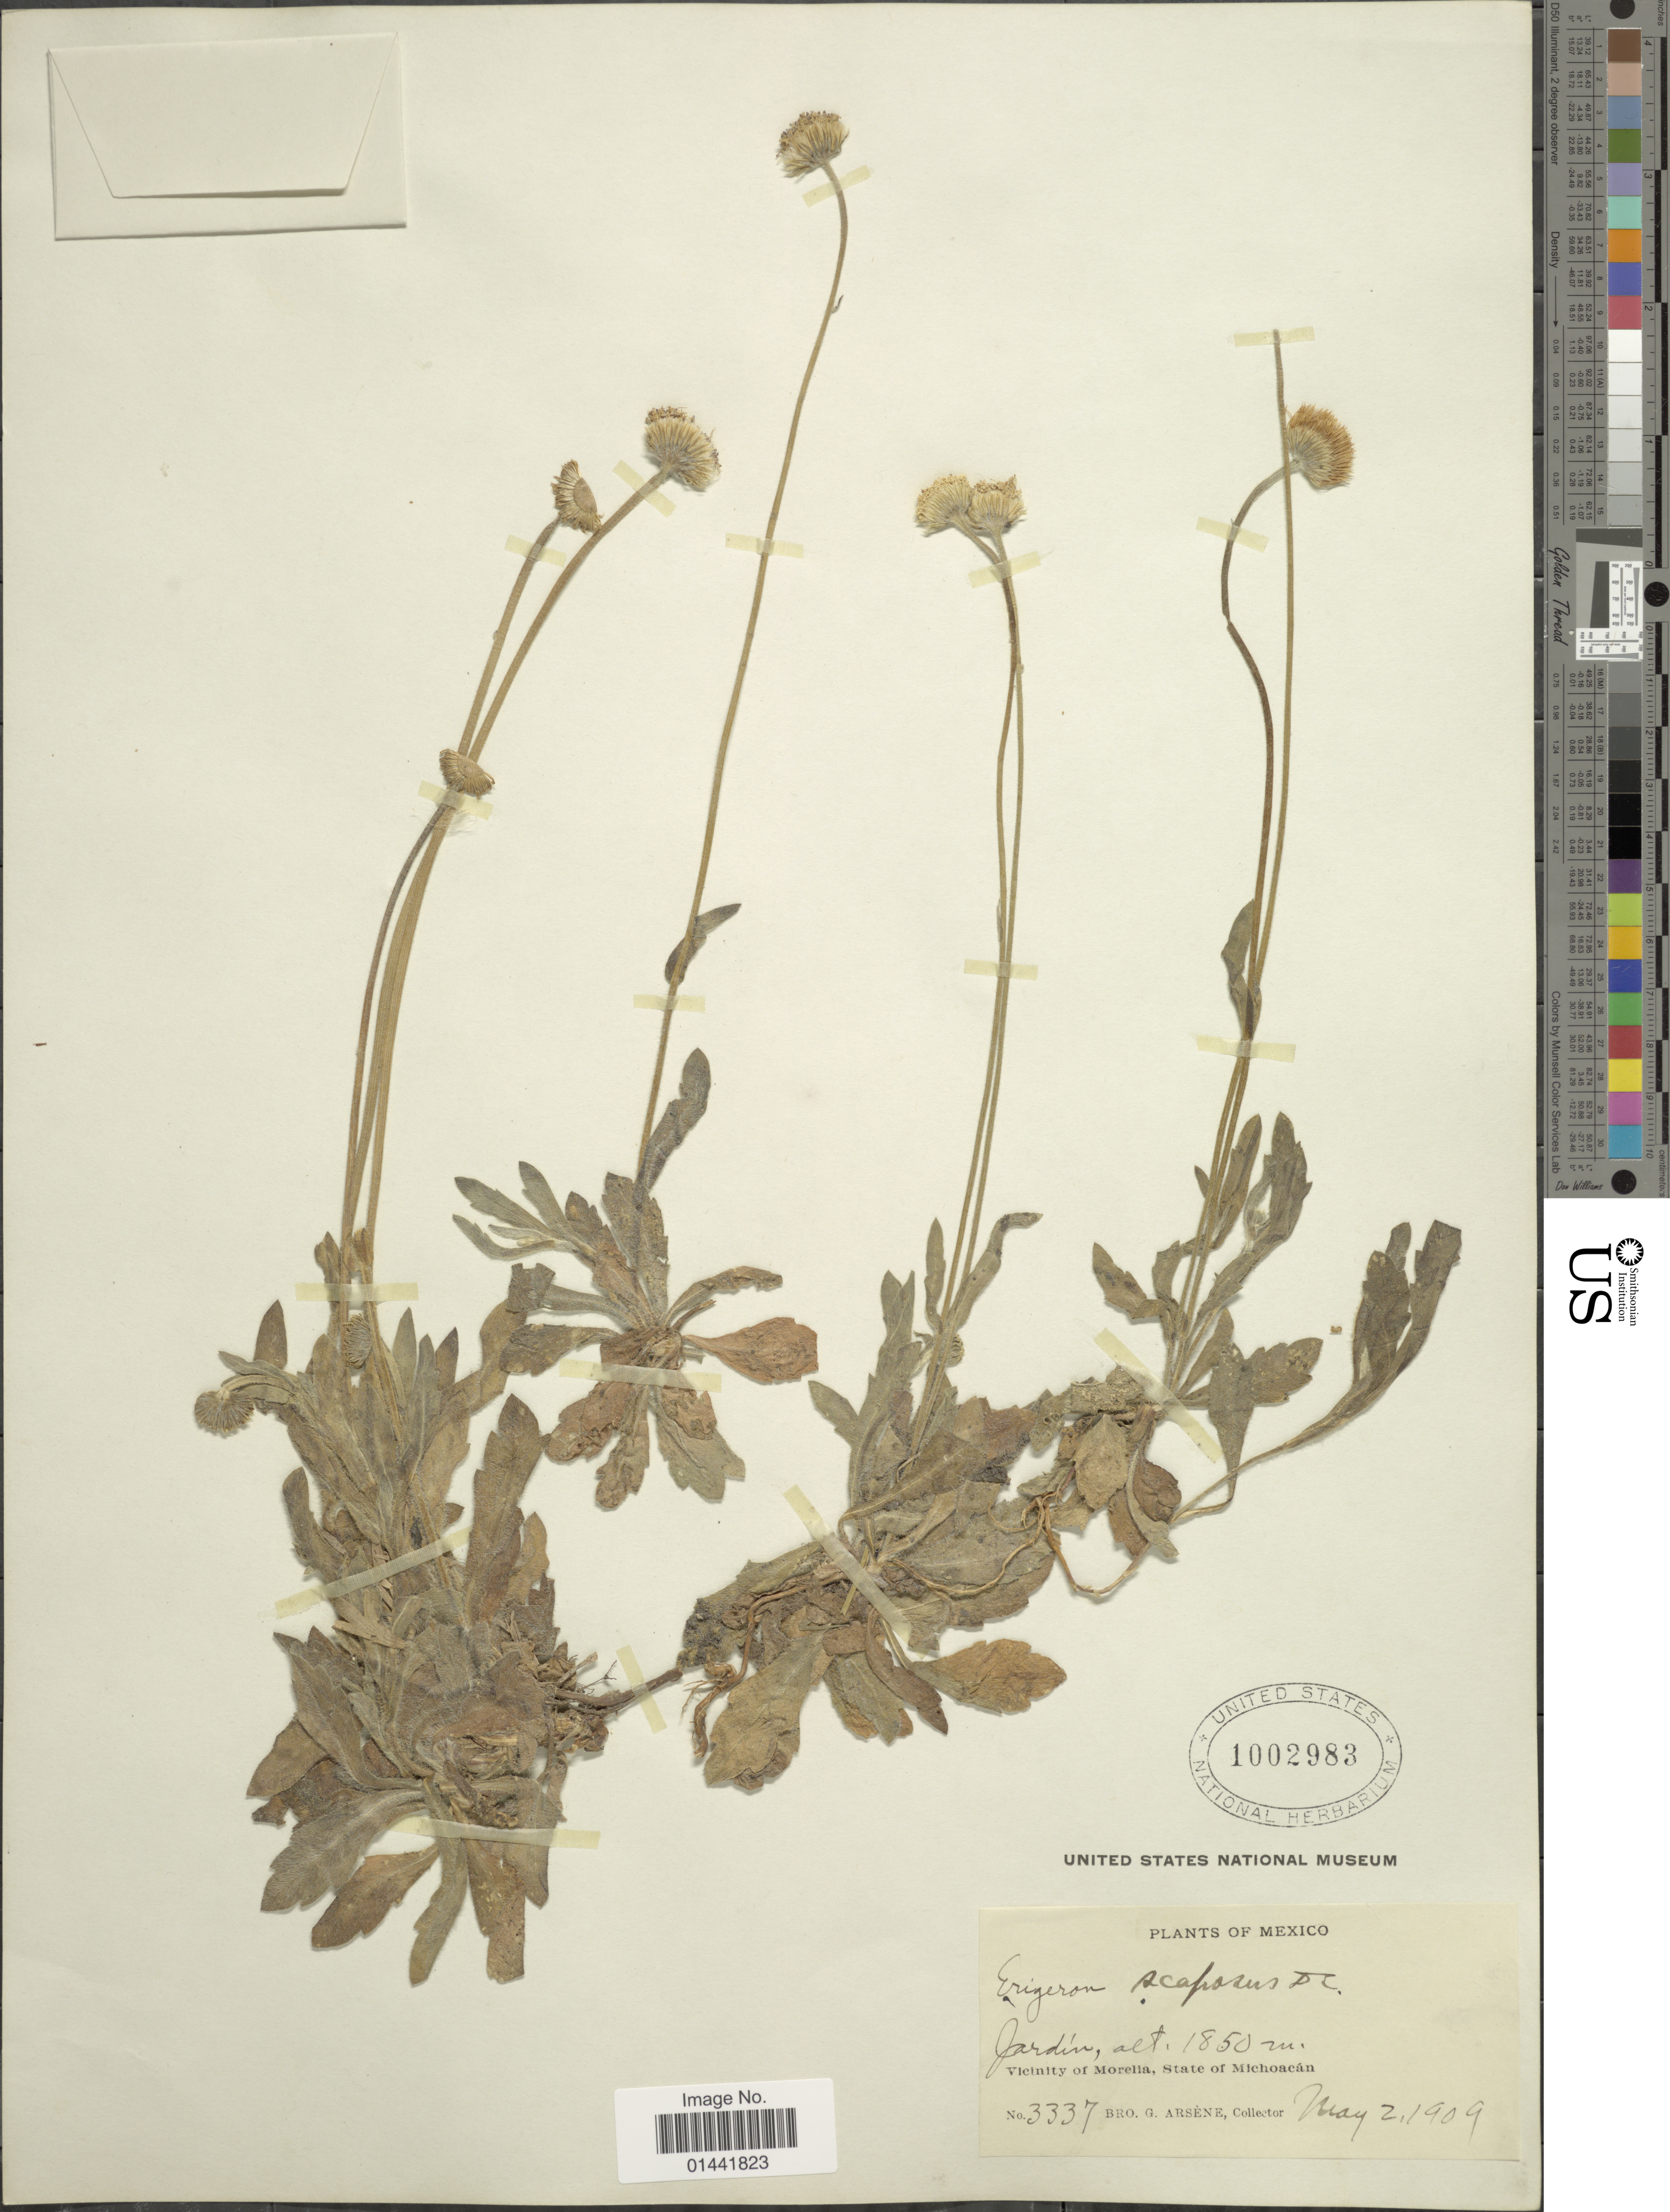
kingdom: Plantae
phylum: Tracheophyta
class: Magnoliopsida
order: Asterales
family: Asteraceae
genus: Erigeron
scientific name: Erigeron scaposus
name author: DC.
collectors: Bro. G. Arsène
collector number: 3337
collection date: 1909-05-02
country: Mexico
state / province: Michoacán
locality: Jardín, vicinity of Morelia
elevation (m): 1850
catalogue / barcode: US 1002983